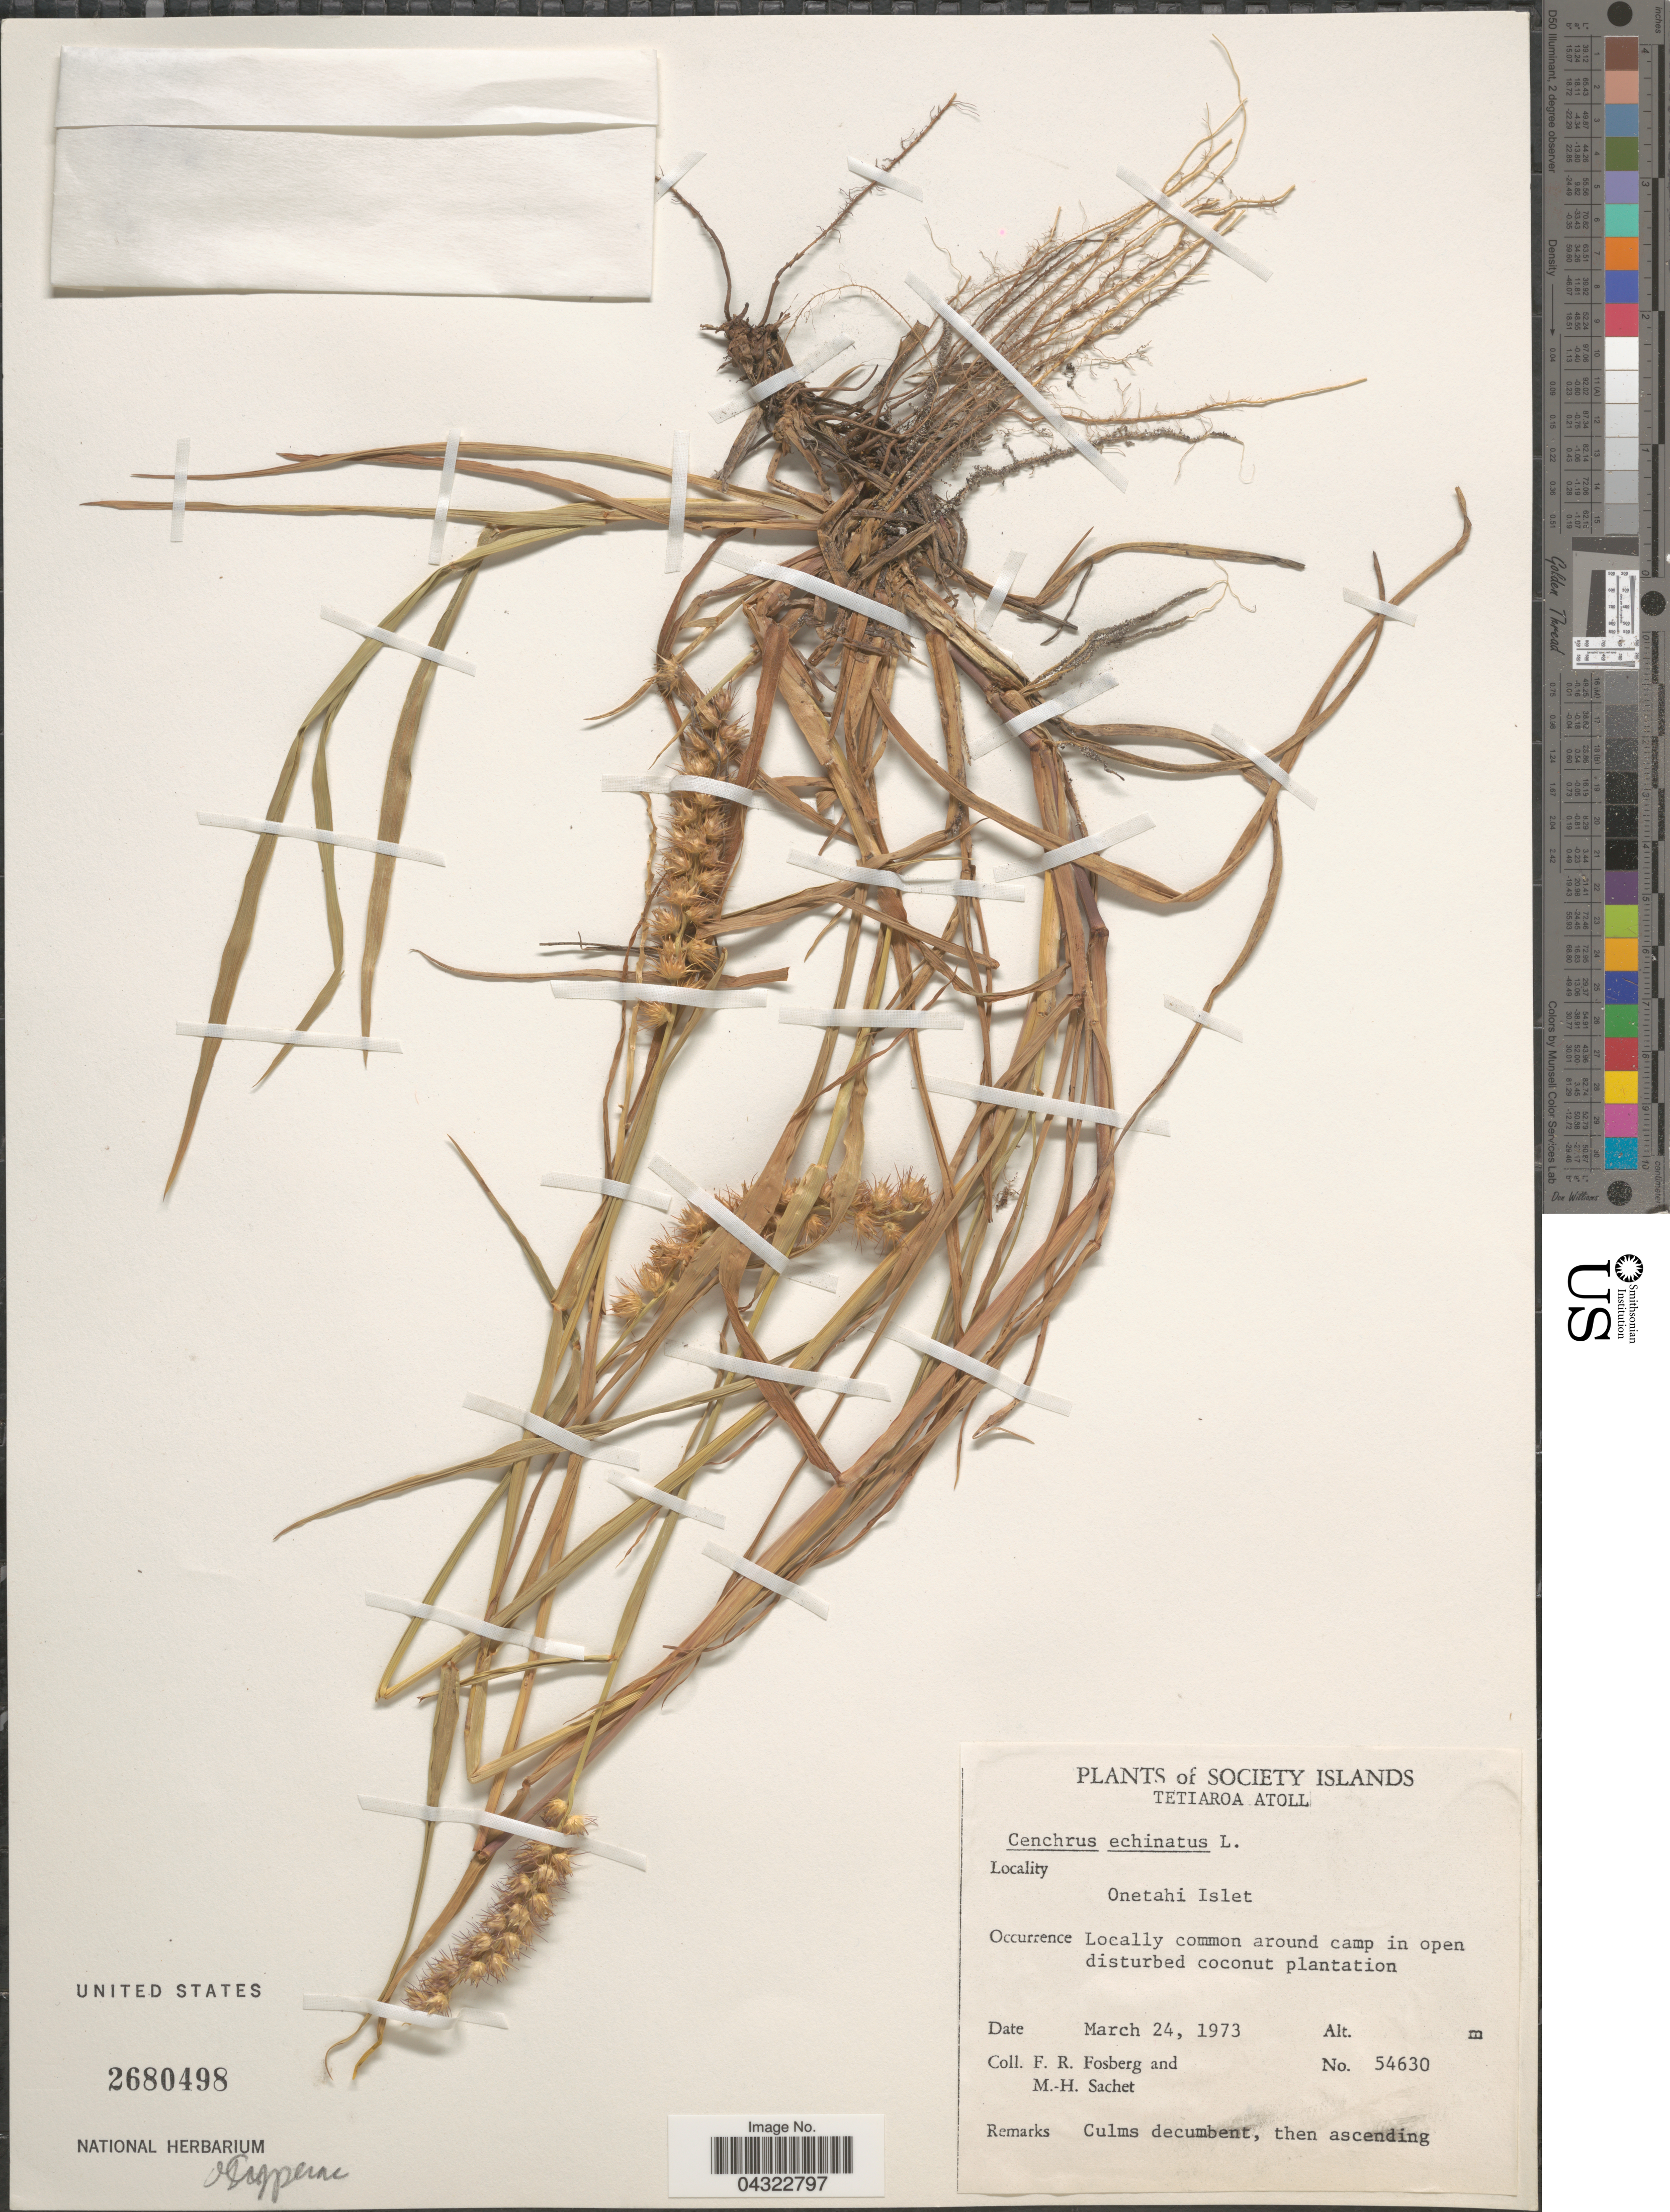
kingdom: Plantae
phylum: Tracheophyta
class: Liliopsida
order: Poales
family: Poaceae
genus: Cenchrus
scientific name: Cenchrus echinatus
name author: L.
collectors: F. R. Fosberg & M.-H. Sachet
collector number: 54630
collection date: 1973-03-24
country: French Polynesia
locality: Society Islands. Tetiaroa Atoll. Onetahi Islet.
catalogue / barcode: US 2680498